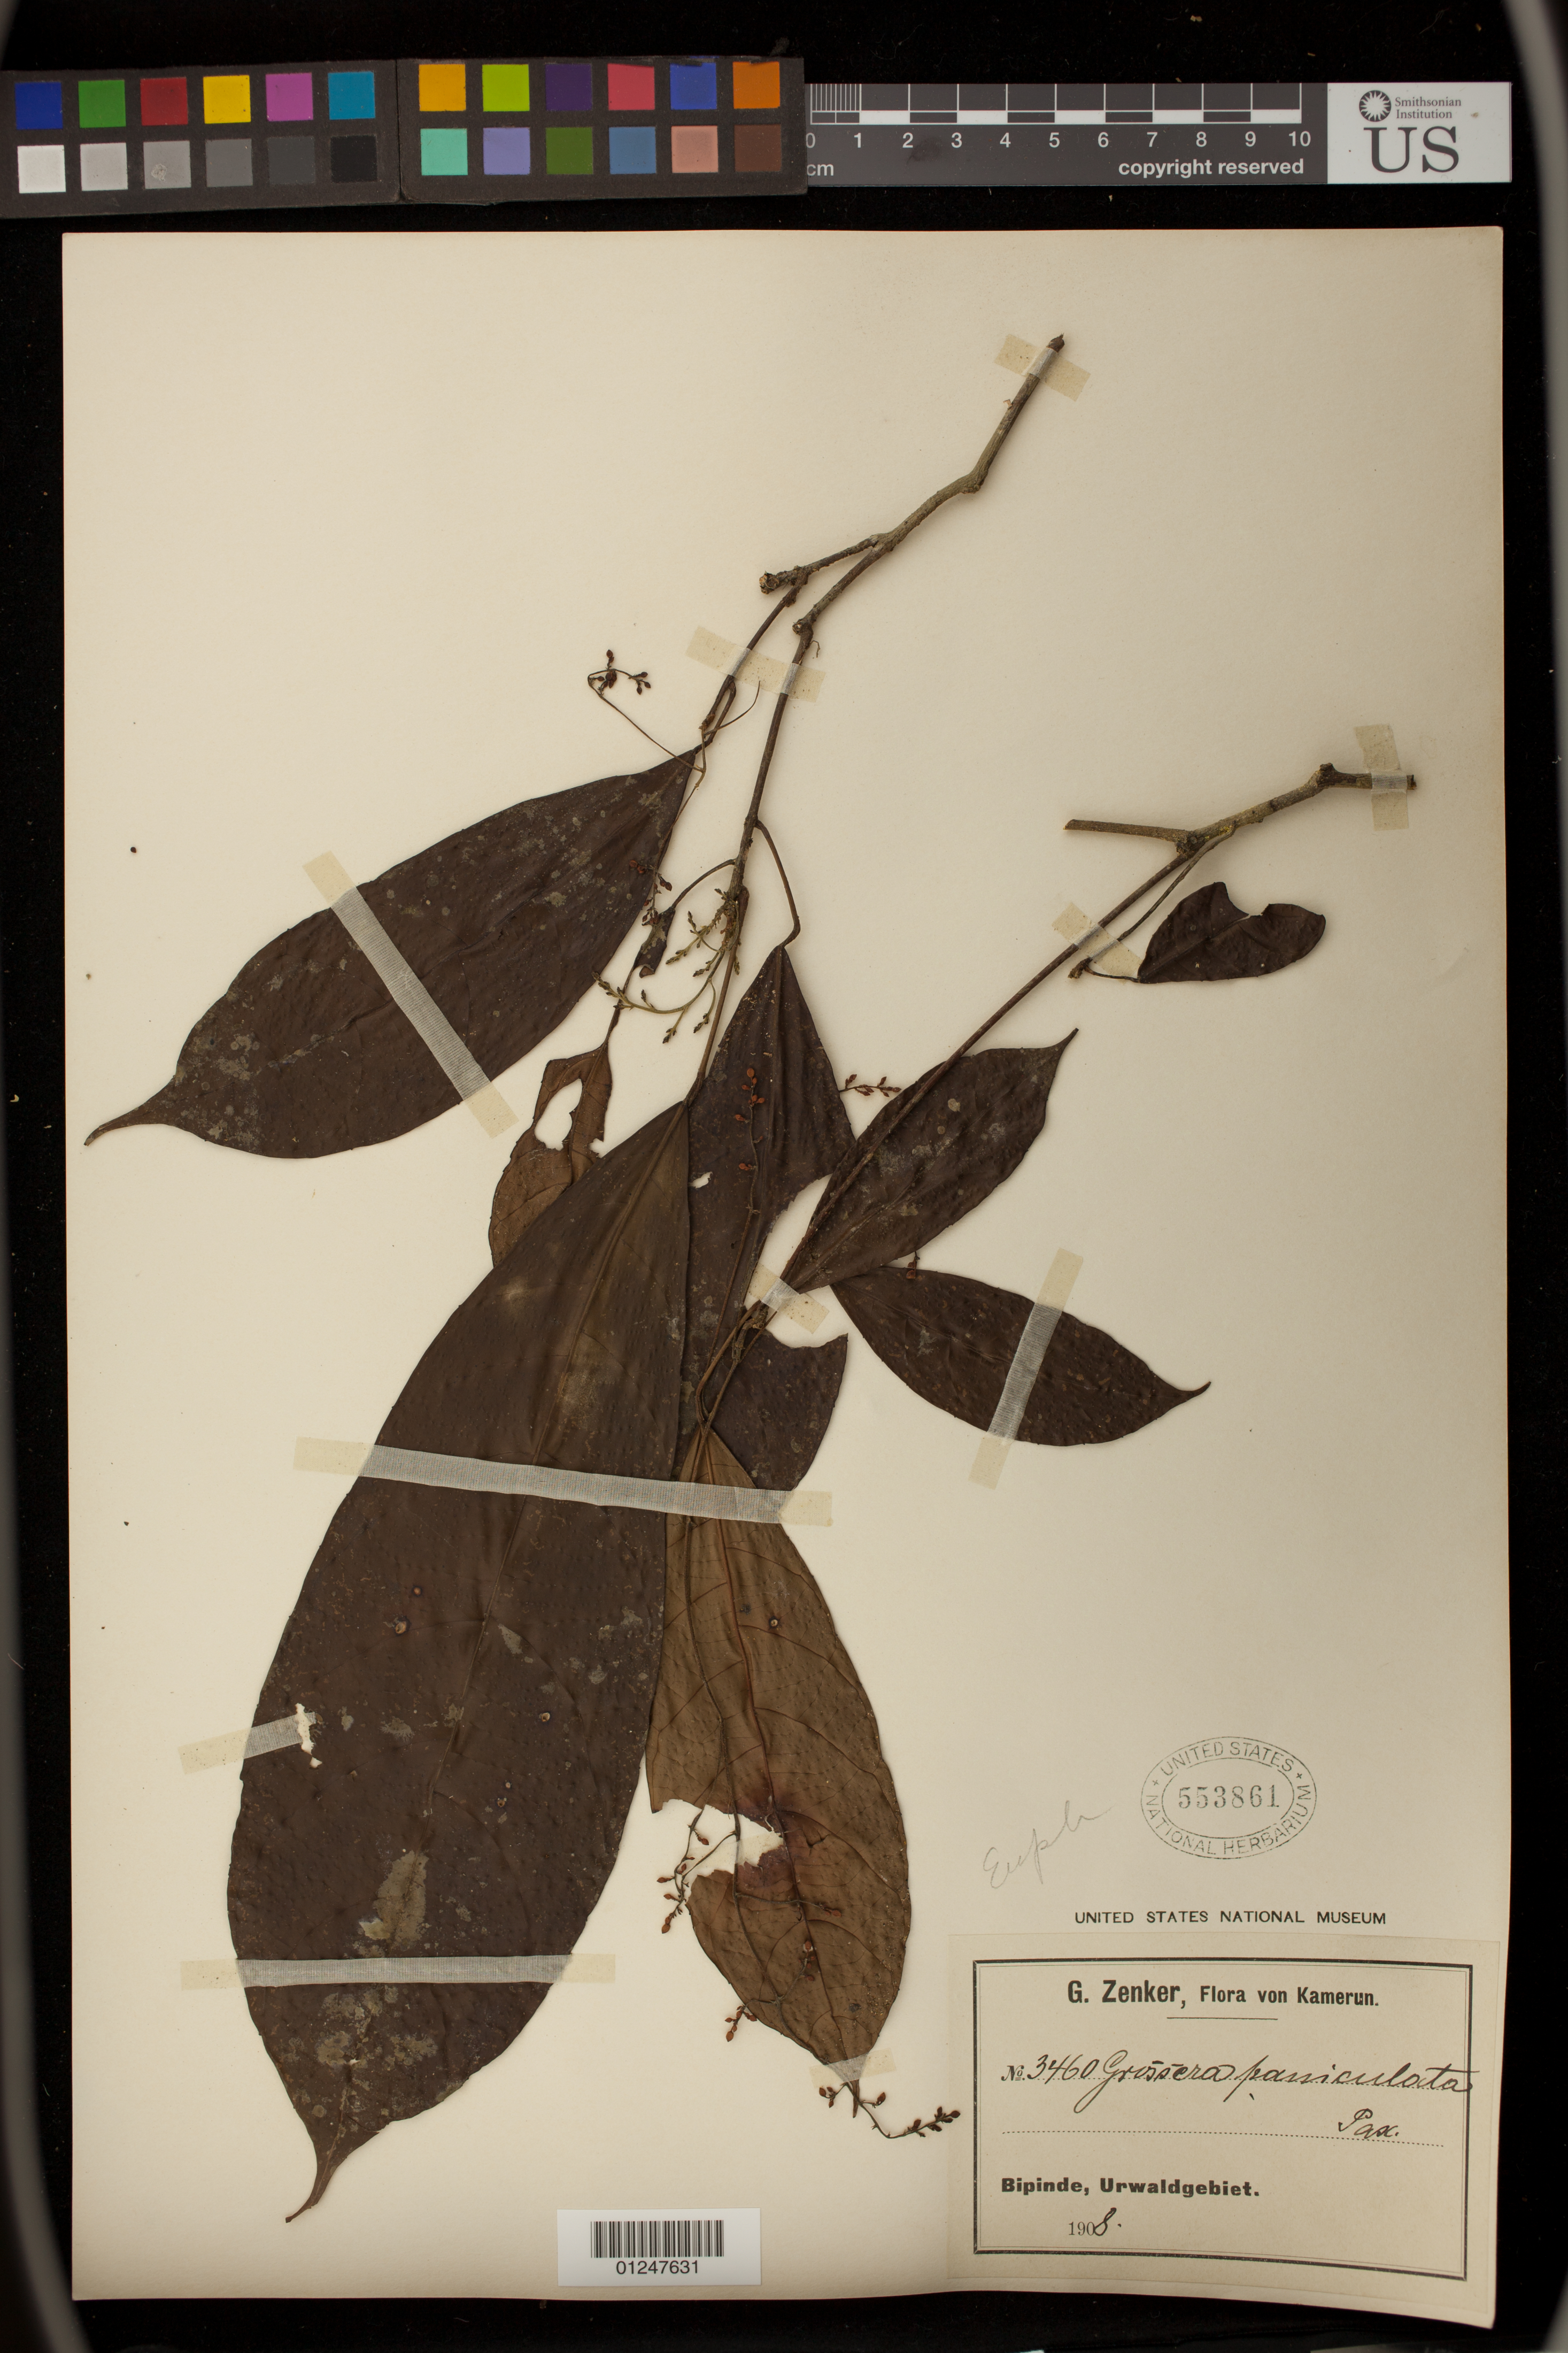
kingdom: Plantae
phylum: Tracheophyta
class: Magnoliopsida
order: Malpighiales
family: Euphorbiaceae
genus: Grossera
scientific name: Grossera paniculata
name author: Pax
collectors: G. A. Zenker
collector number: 3460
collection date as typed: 1909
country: Cameroon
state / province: Sud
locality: Bipinde, Urwaldgebiet.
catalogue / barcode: US 553861